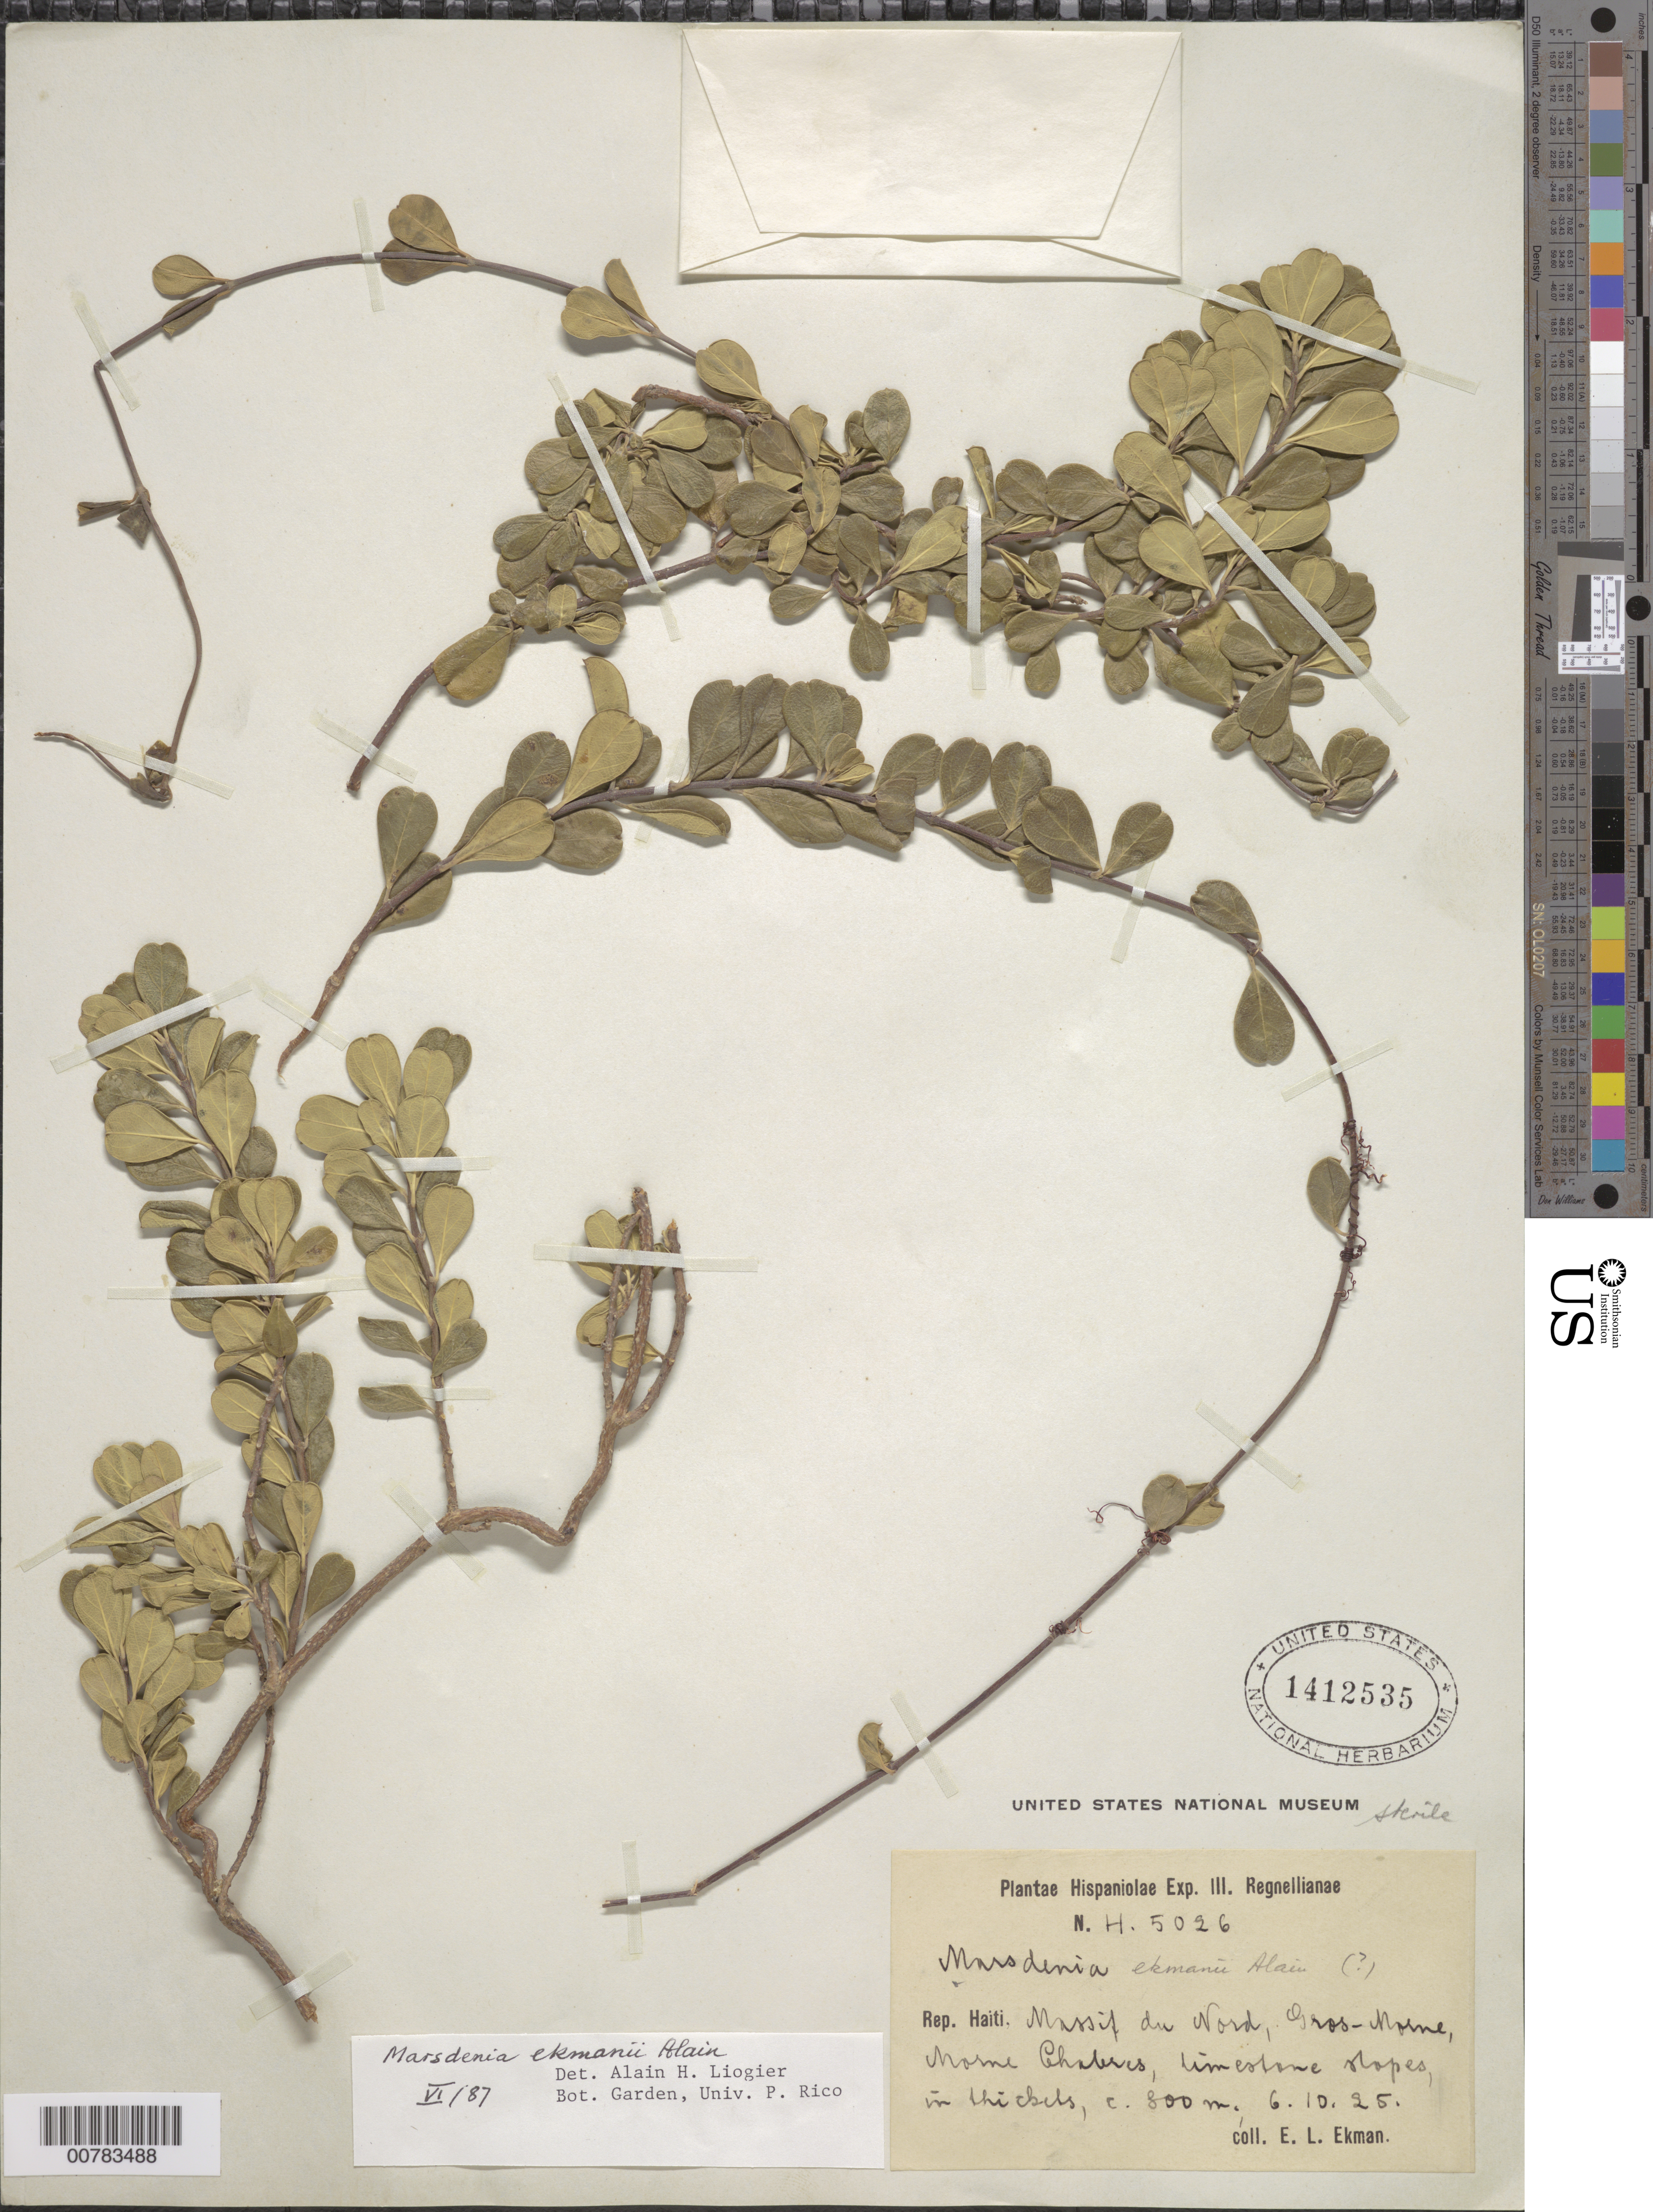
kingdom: Plantae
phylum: Tracheophyta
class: Magnoliopsida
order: Gentianales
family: Apocynaceae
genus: Marsdenia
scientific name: Marsdenia ekmanii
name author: Alain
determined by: Liogier, Alain H.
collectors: E. L. Ekman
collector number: H 5026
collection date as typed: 06 Oct 1925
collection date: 1925-10-06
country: Haiti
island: Hispaniola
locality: Massif du Nord, Gros-Morne, Morne Chaters.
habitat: Limestone slopes, in thickets.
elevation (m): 800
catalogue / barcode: US 1412535